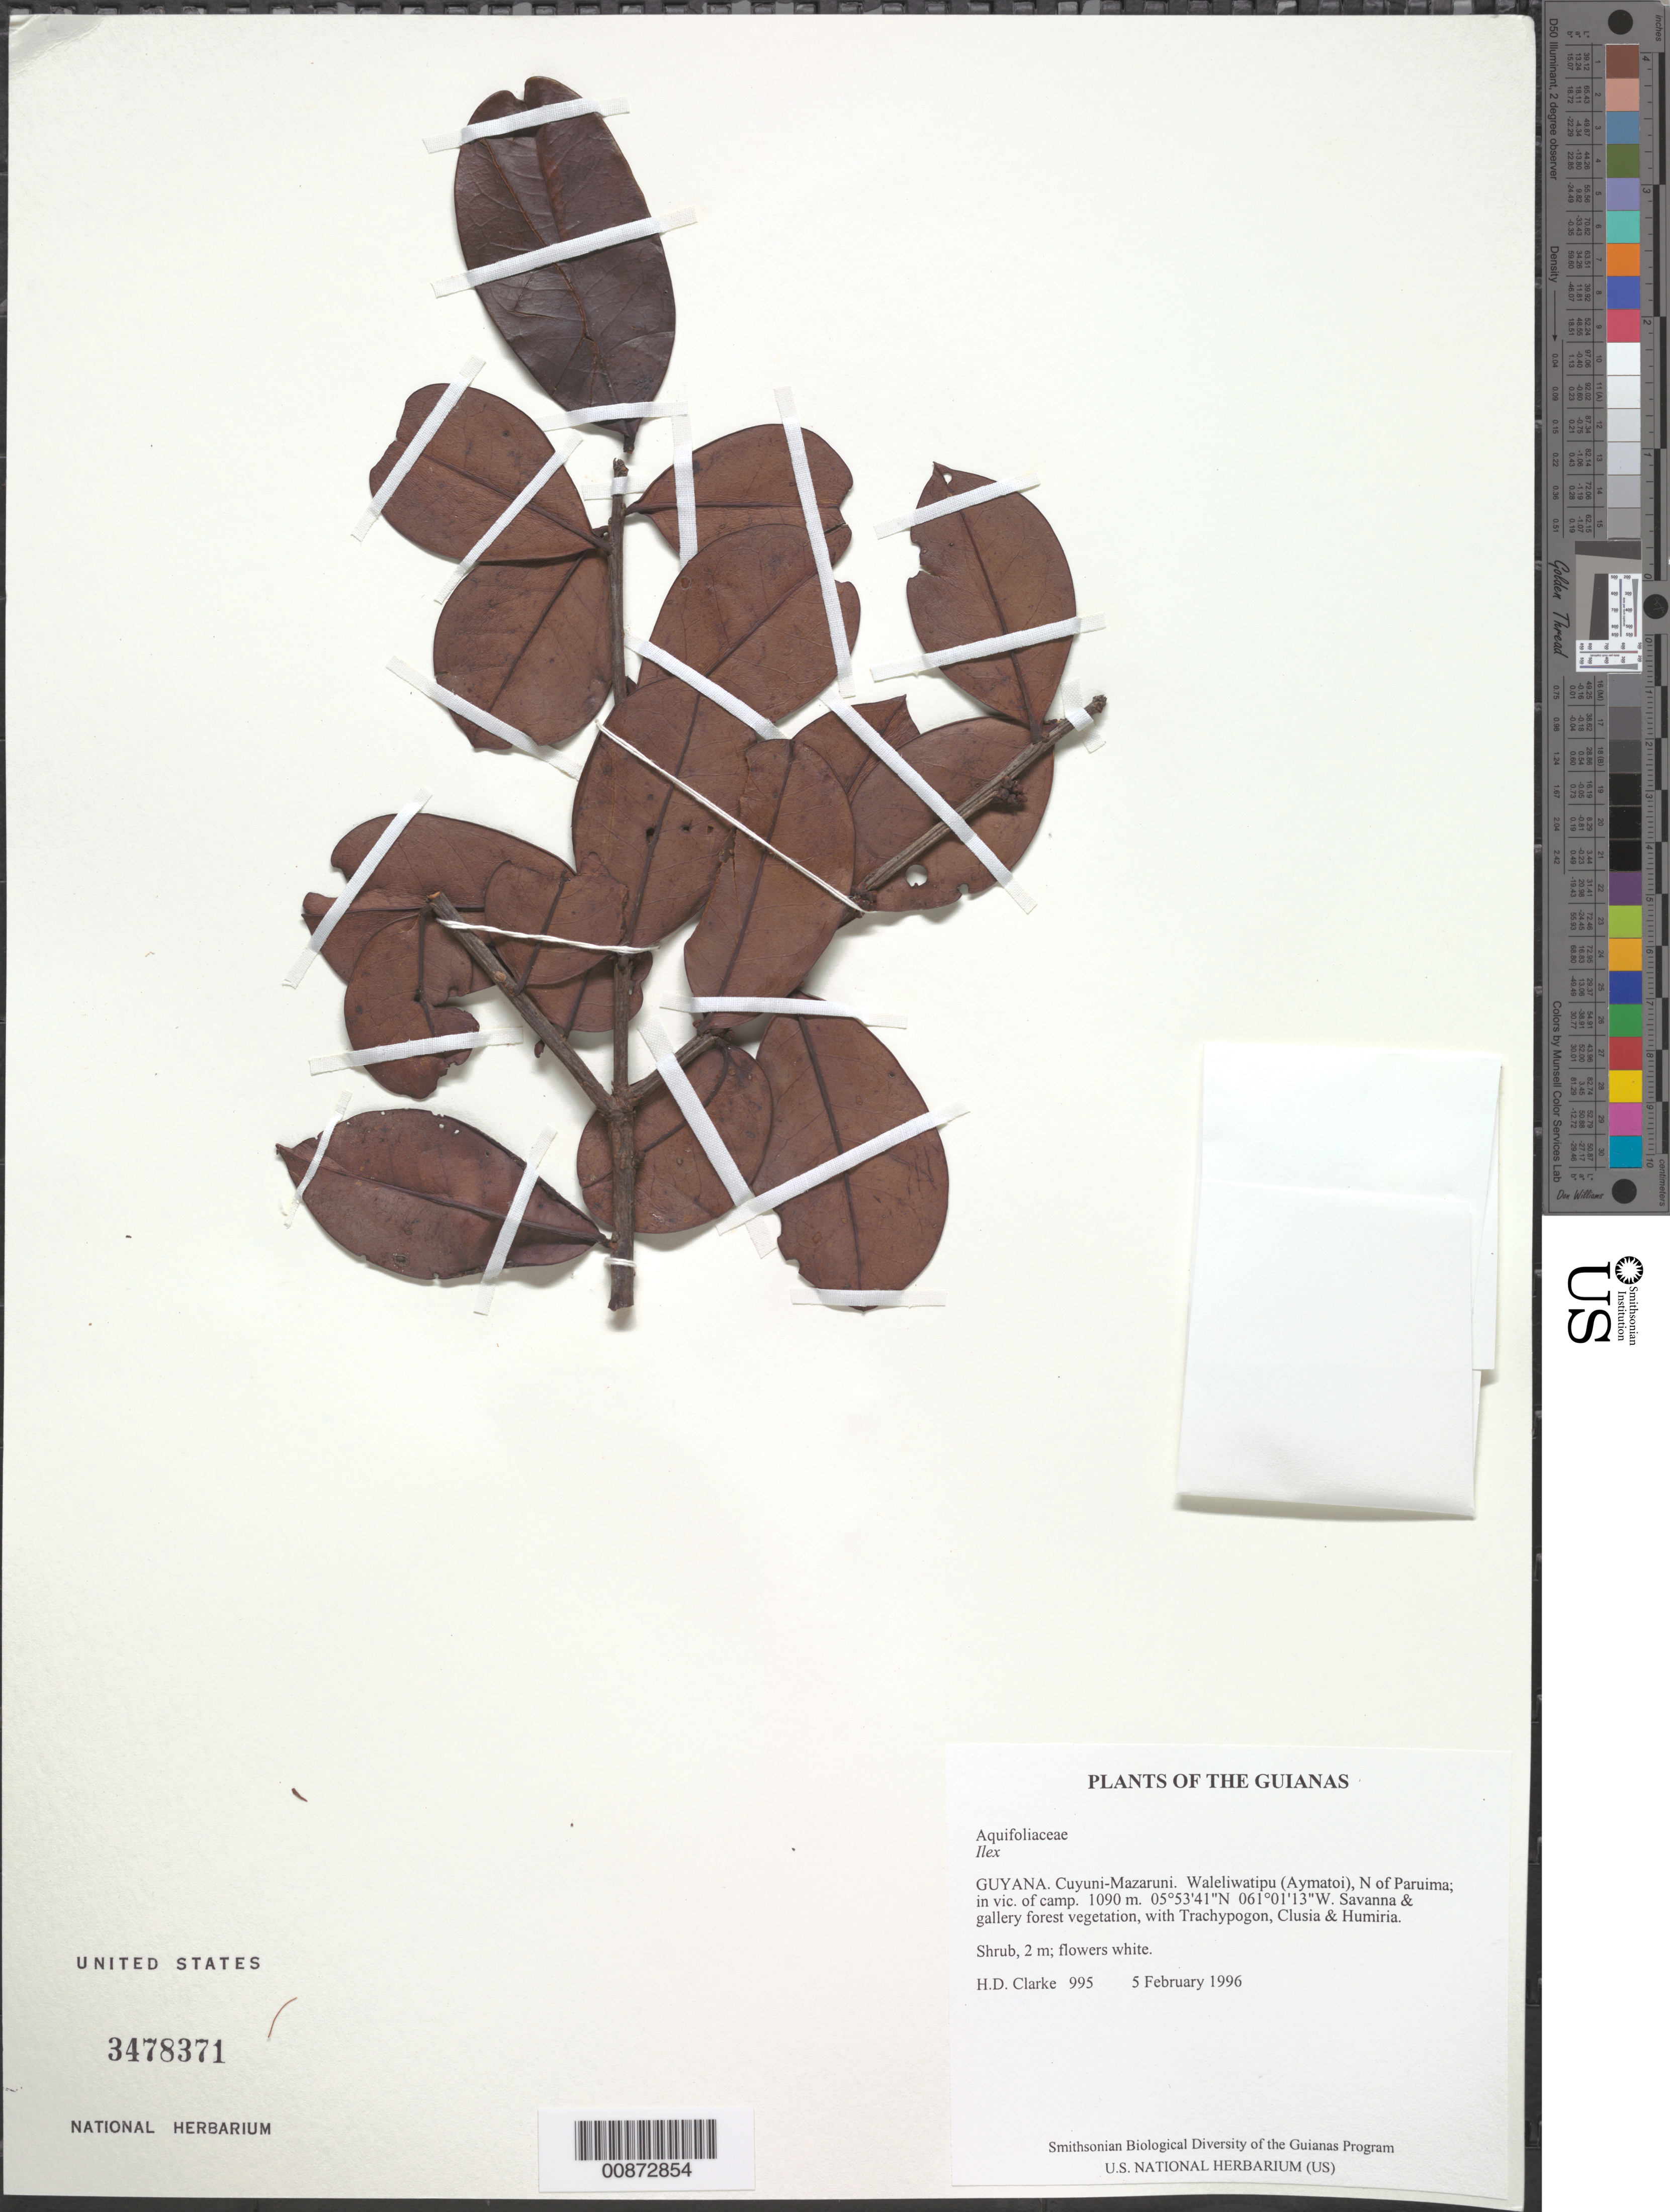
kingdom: Plantae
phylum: Tracheophyta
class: Magnoliopsida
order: Aquifoliales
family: Aquifoliaceae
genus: Ilex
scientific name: Ilex costata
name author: Edwin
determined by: Barriera, Gabrielle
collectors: H. D. Clarke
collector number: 995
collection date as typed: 5 February 1996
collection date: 1996-02-05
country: Guyana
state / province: Cuyuni-Mazaruni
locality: Waleliwatipu (Aymatoi), N of Paruima; in vic. of camp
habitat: Savanna & gallery forest vegetation, with Trachypogon, Clusia & Humiria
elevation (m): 1090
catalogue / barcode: US 3478371